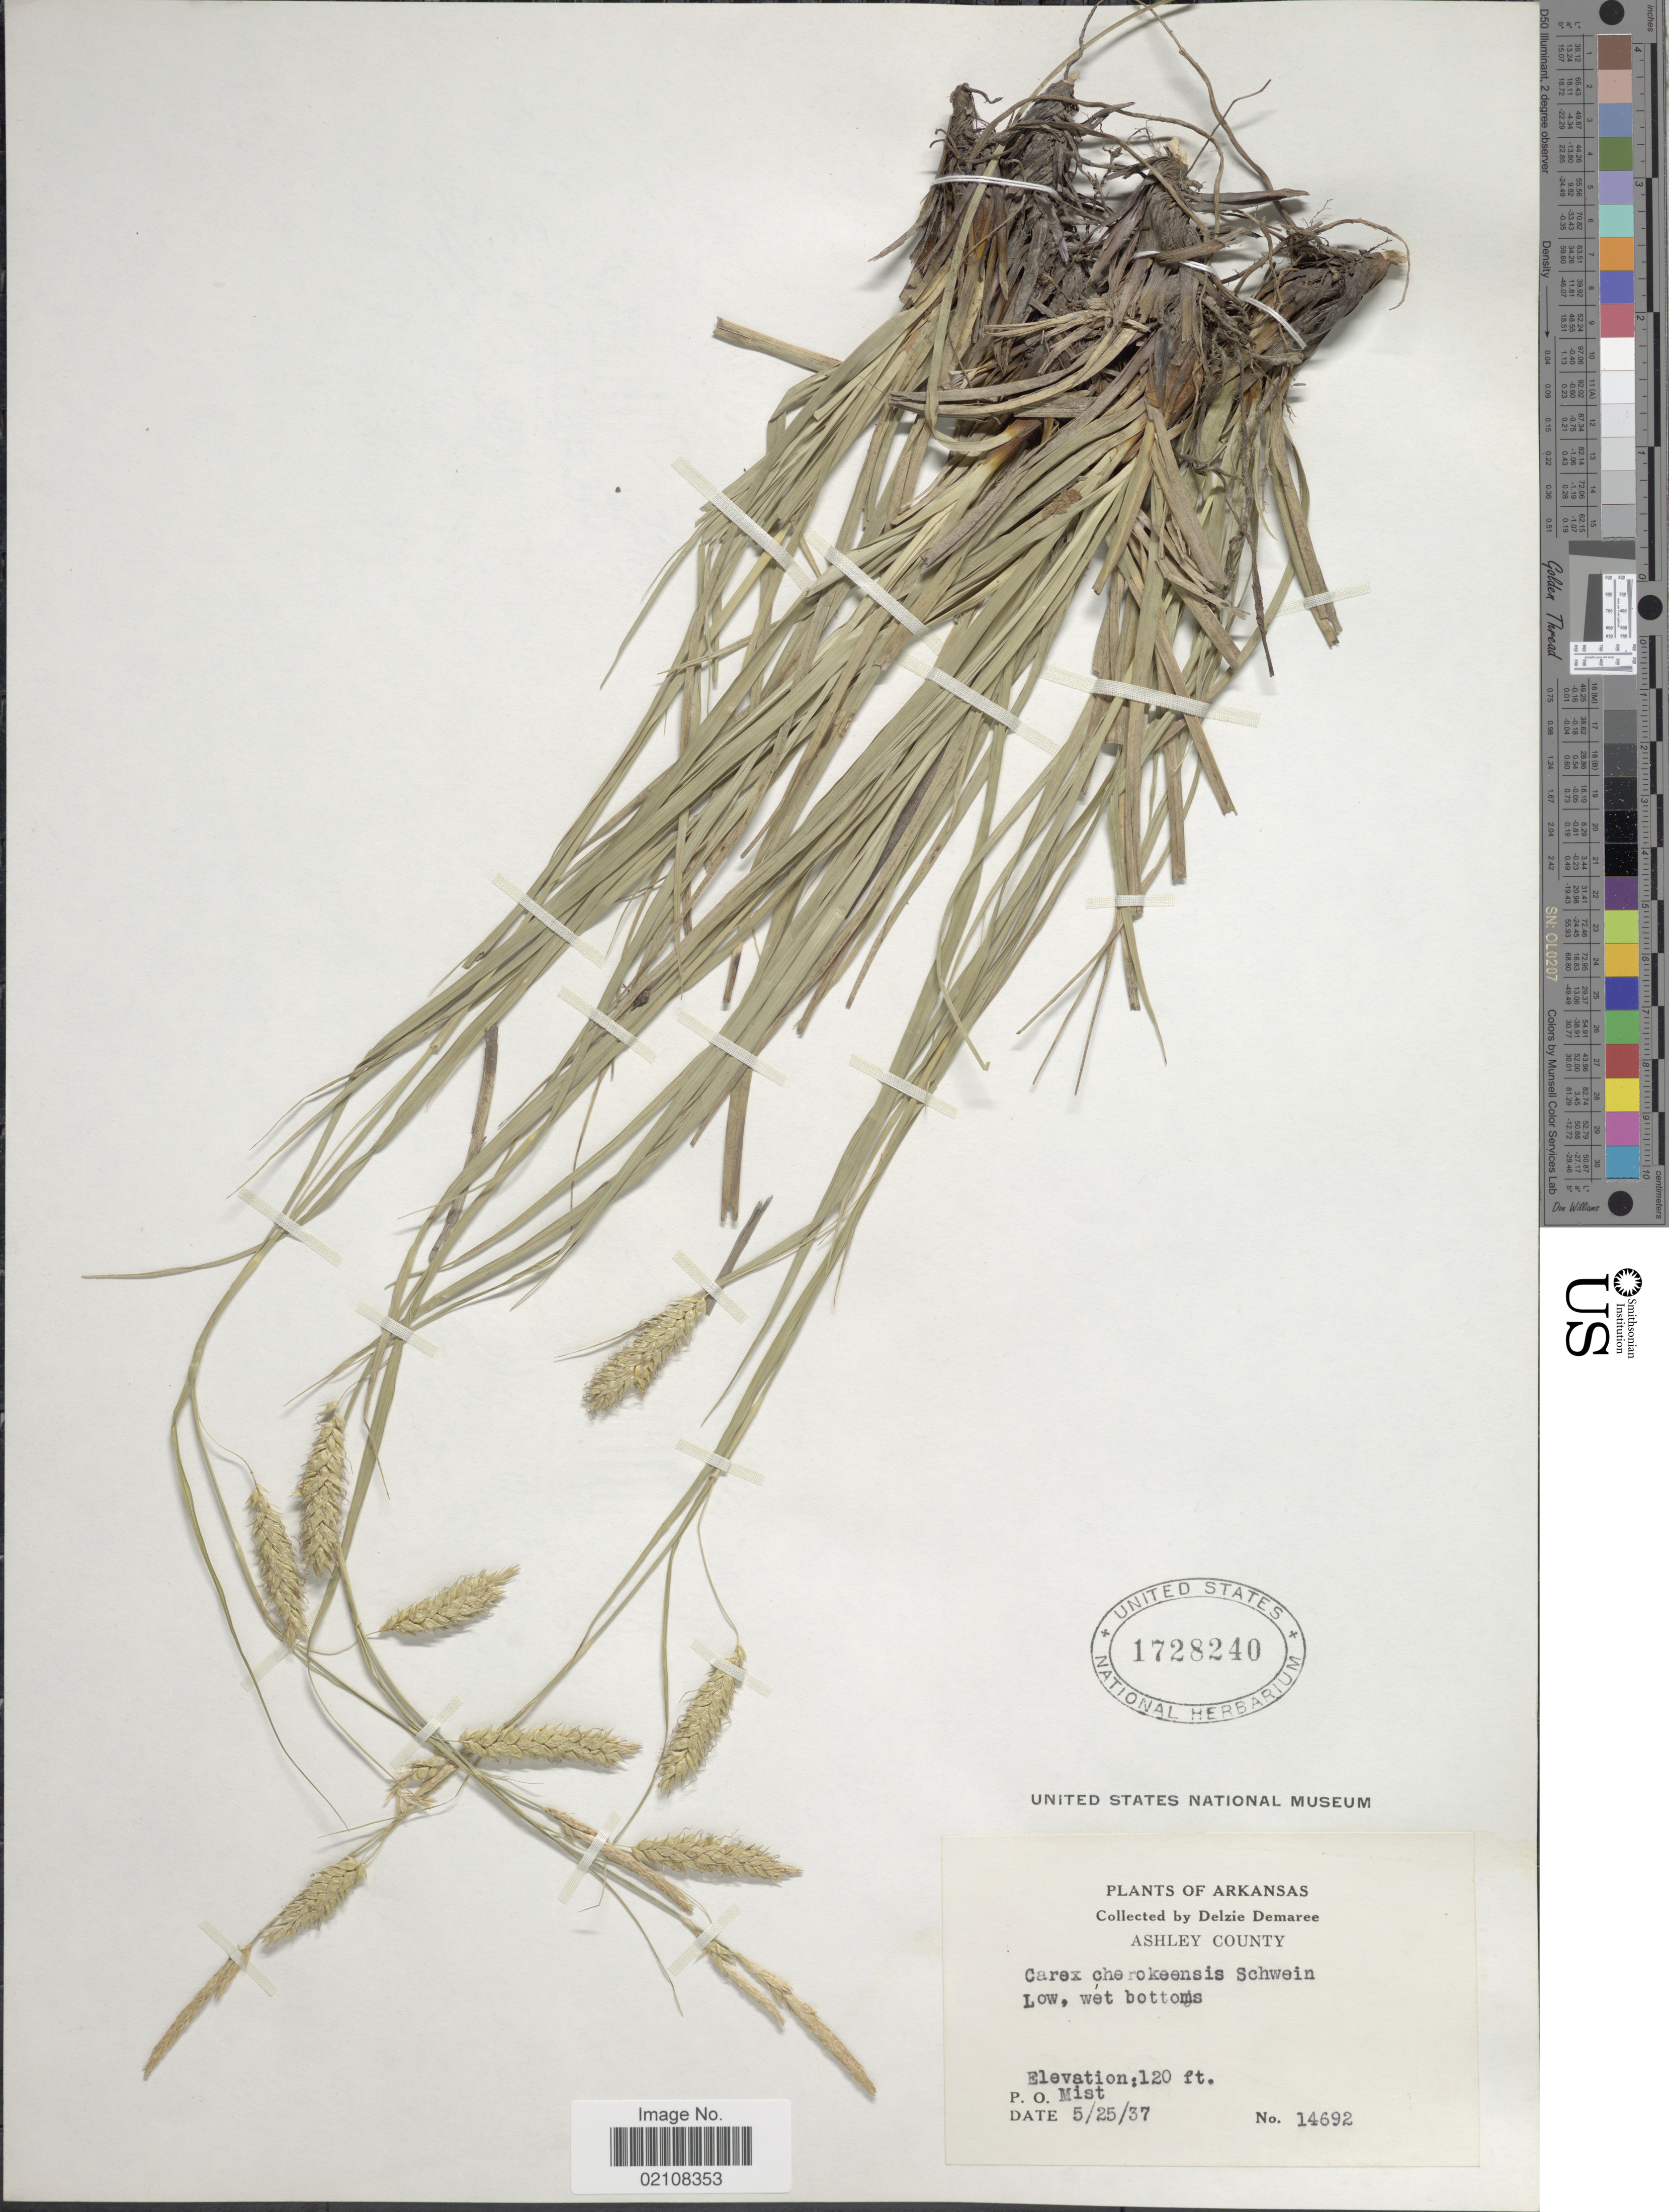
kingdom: Plantae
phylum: Tracheophyta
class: Liliopsida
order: Poales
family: Cyperaceae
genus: Carex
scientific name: Carex cherokeensis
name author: Schwein.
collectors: D. Demaree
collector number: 14692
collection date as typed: Transcribed d/m/y: 25/5/37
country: United States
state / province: Arkansas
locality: Ashley County, P. O. Mist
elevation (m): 37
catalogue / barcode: US 1728240